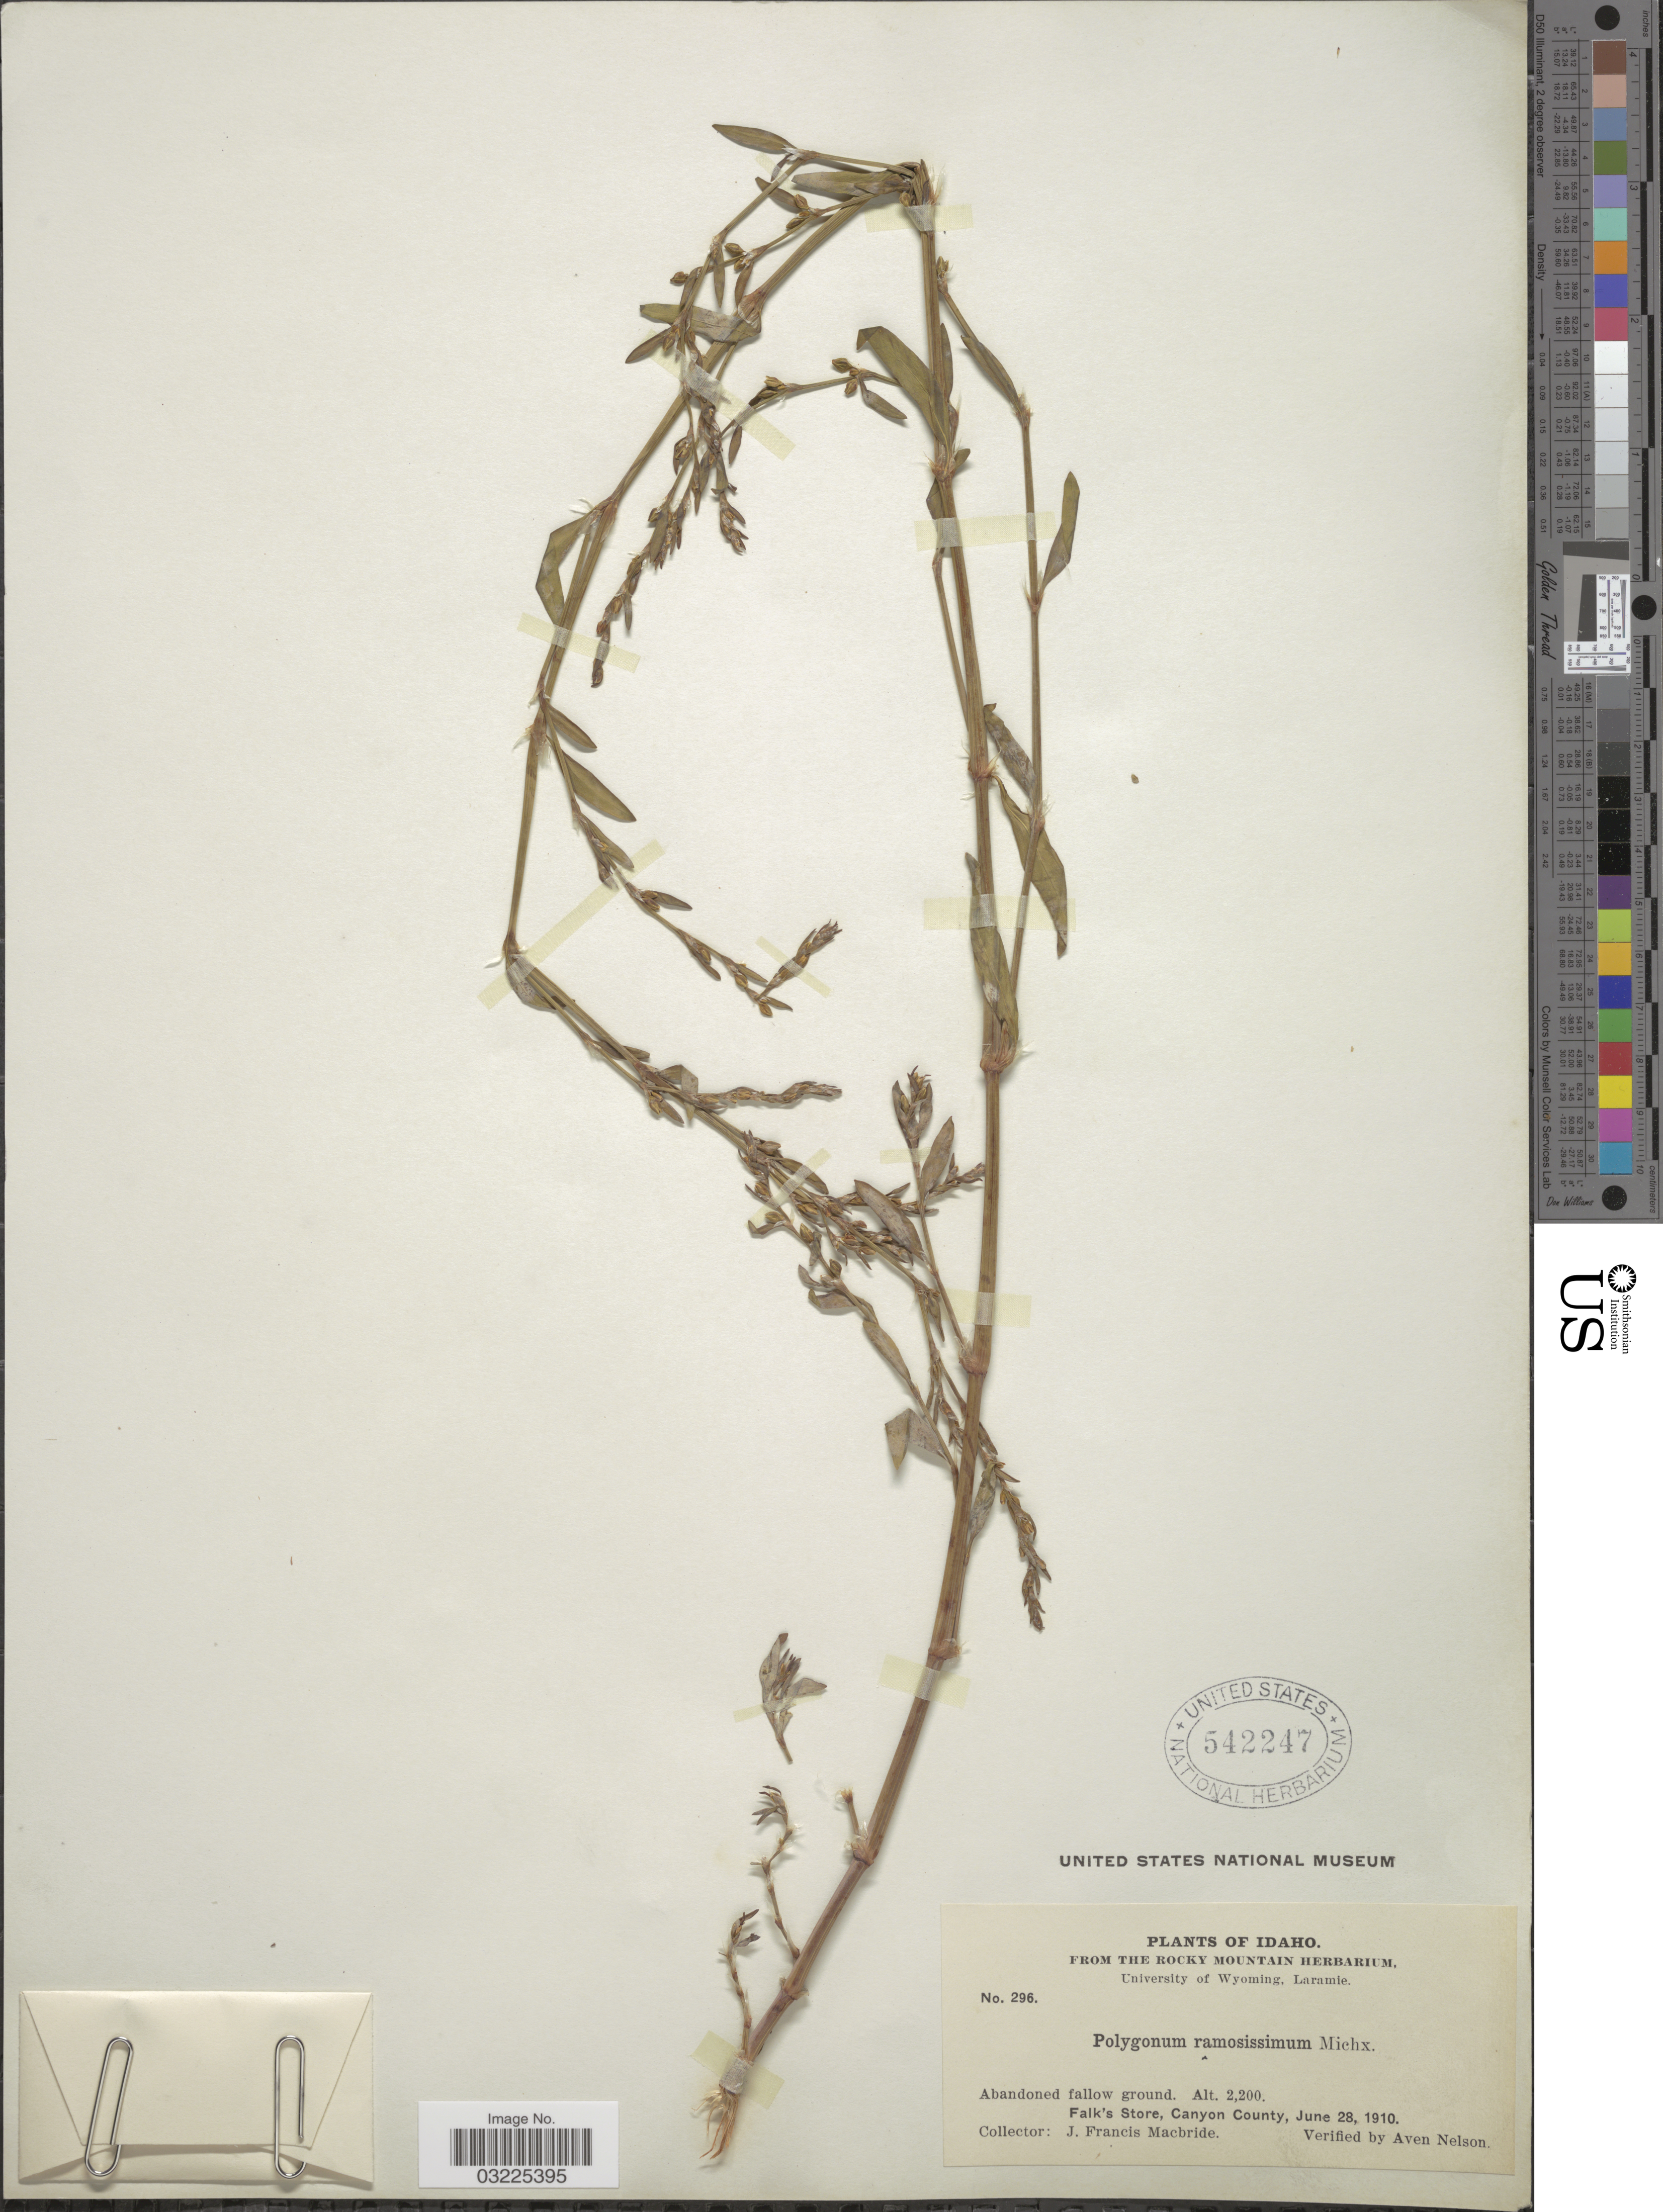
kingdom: Plantae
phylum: Tracheophyta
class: Magnoliopsida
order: Caryophyllales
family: Polygonaceae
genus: Polygonum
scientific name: Polygonum ramosissimum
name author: Michx.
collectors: J. F. Macbride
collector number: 296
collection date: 1910-06-28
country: United States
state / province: Idaho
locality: Falk's Store, Canyon County.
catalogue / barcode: US 542247